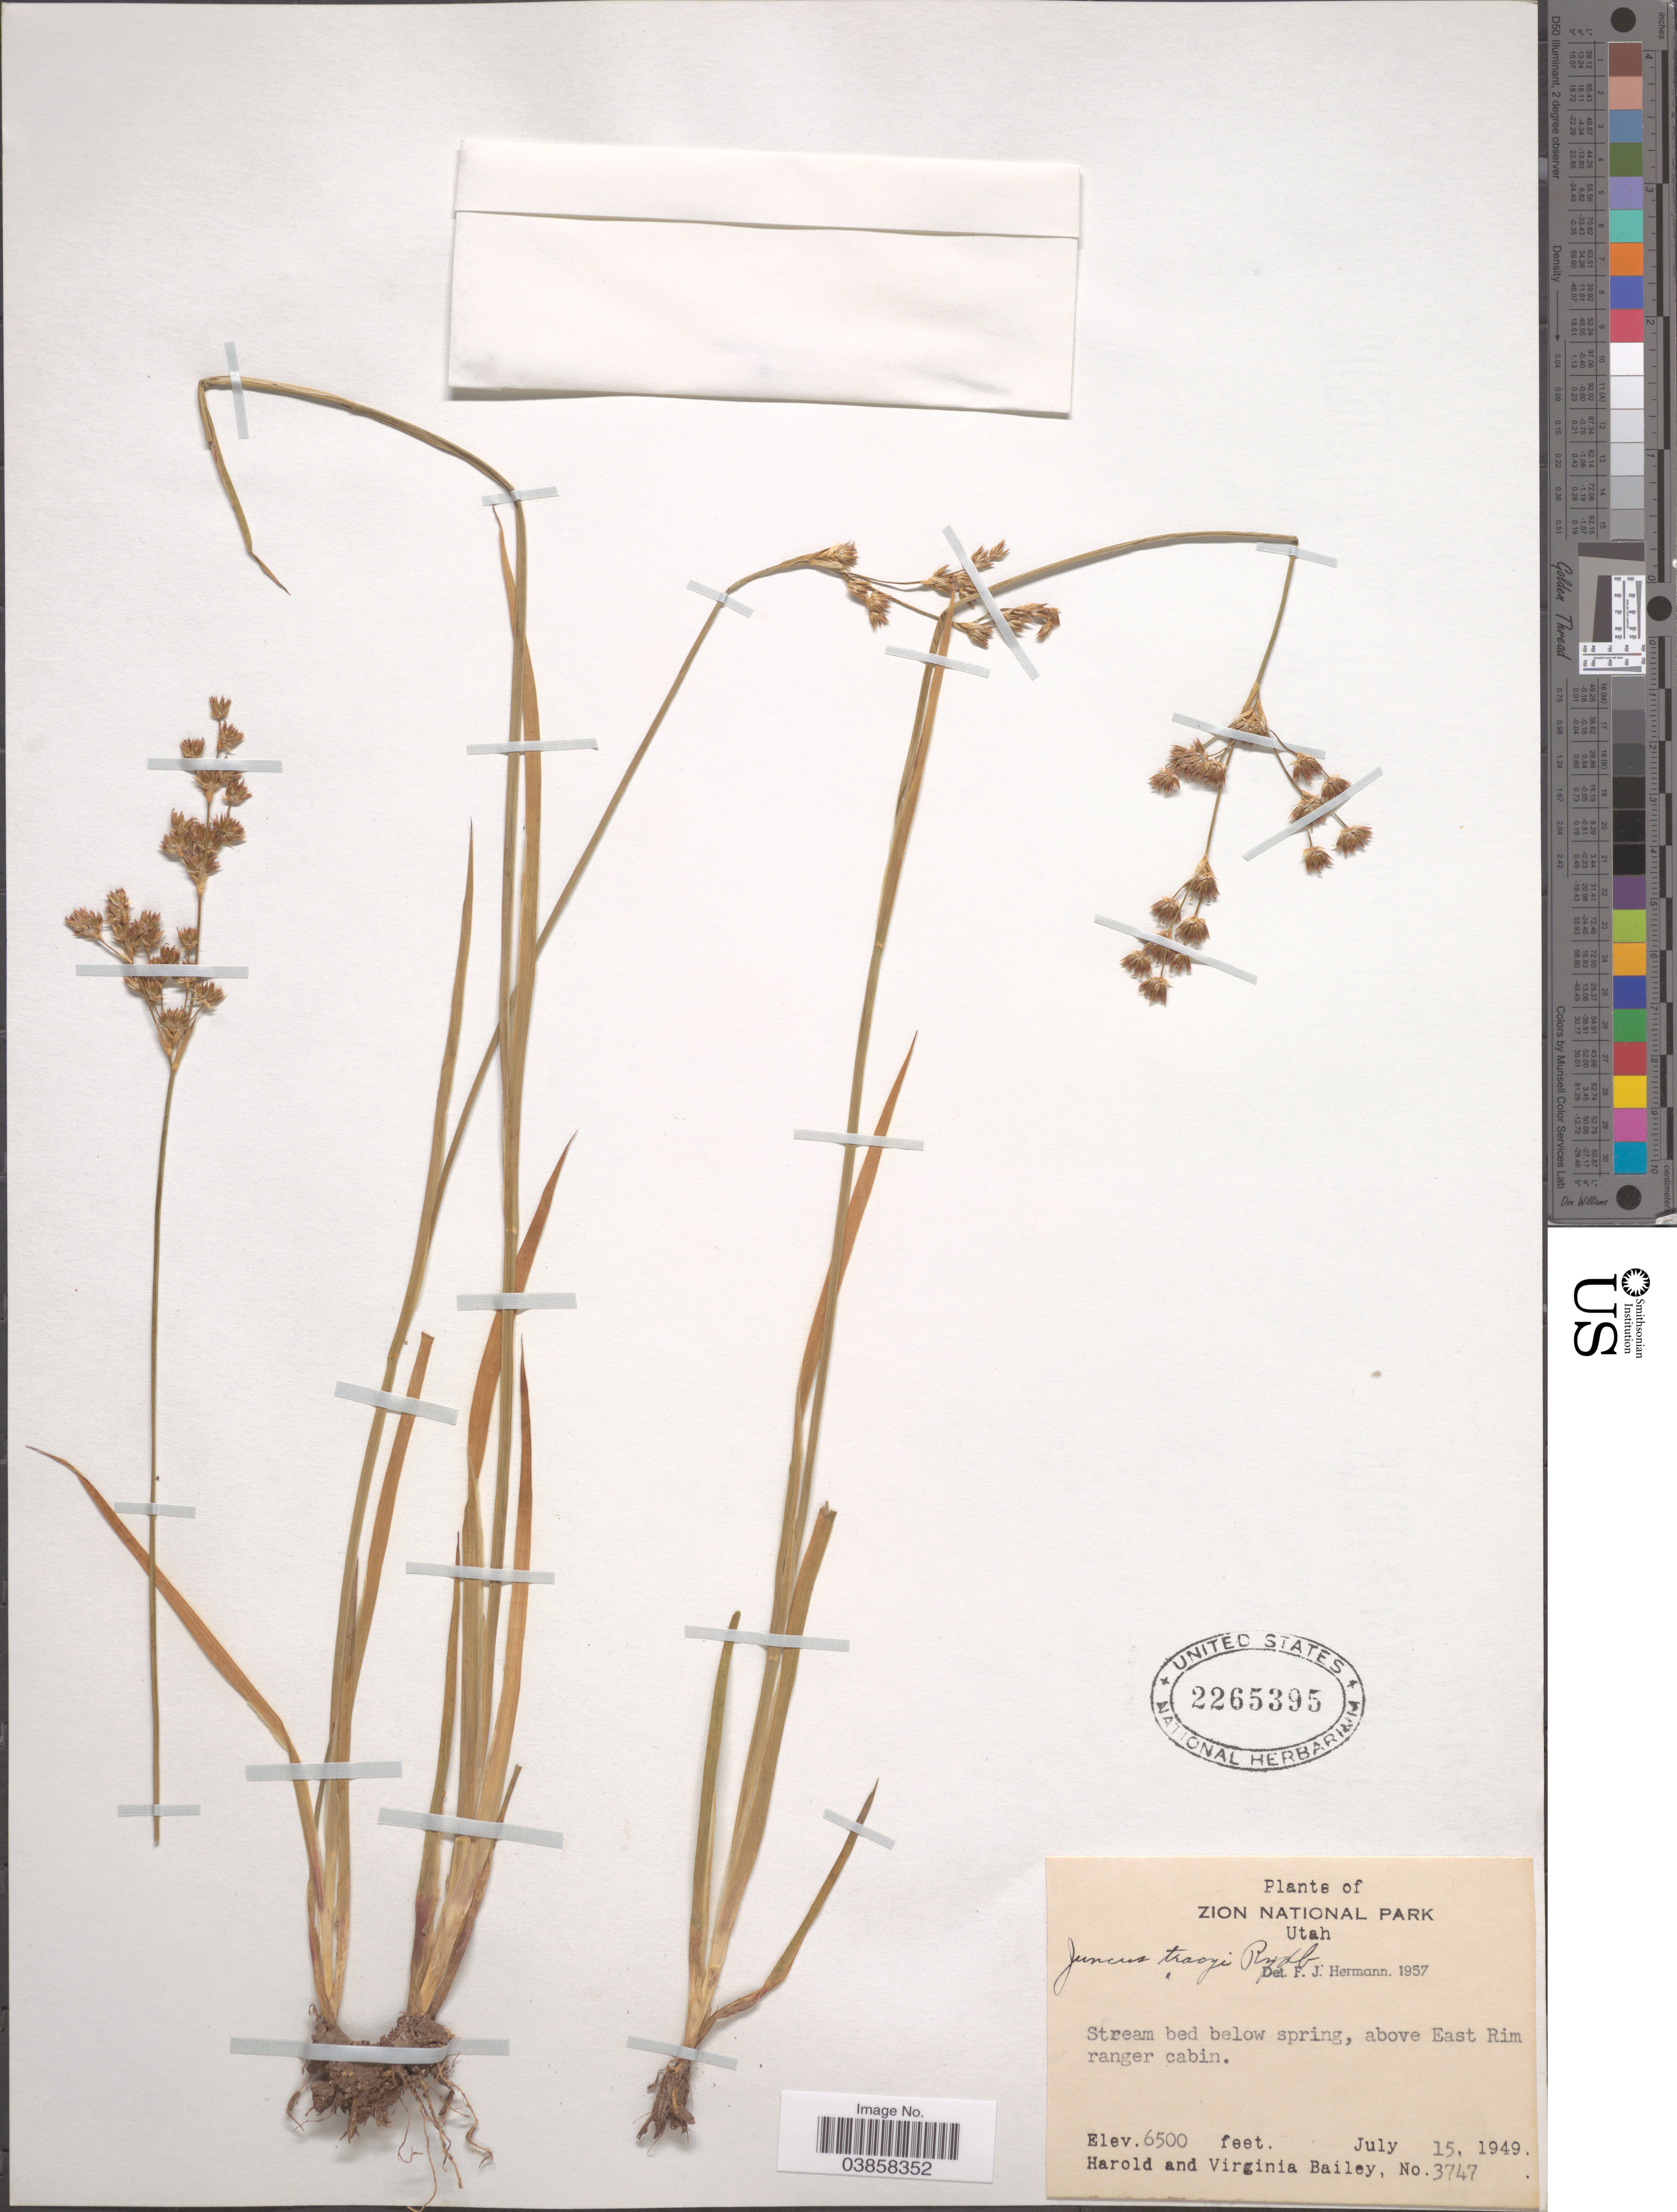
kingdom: Plantae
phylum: Tracheophyta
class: Liliopsida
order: Poales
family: Juncaceae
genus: Juncus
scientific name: Juncus tracyi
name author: Rydb.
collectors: H. Bailey & V. L. Bailey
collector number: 3747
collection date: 1949-07-15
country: United States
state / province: Utah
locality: Zion National Park. Stream bed below spring, above East Rim ranger cabin.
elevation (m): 1981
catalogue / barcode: US 2265395